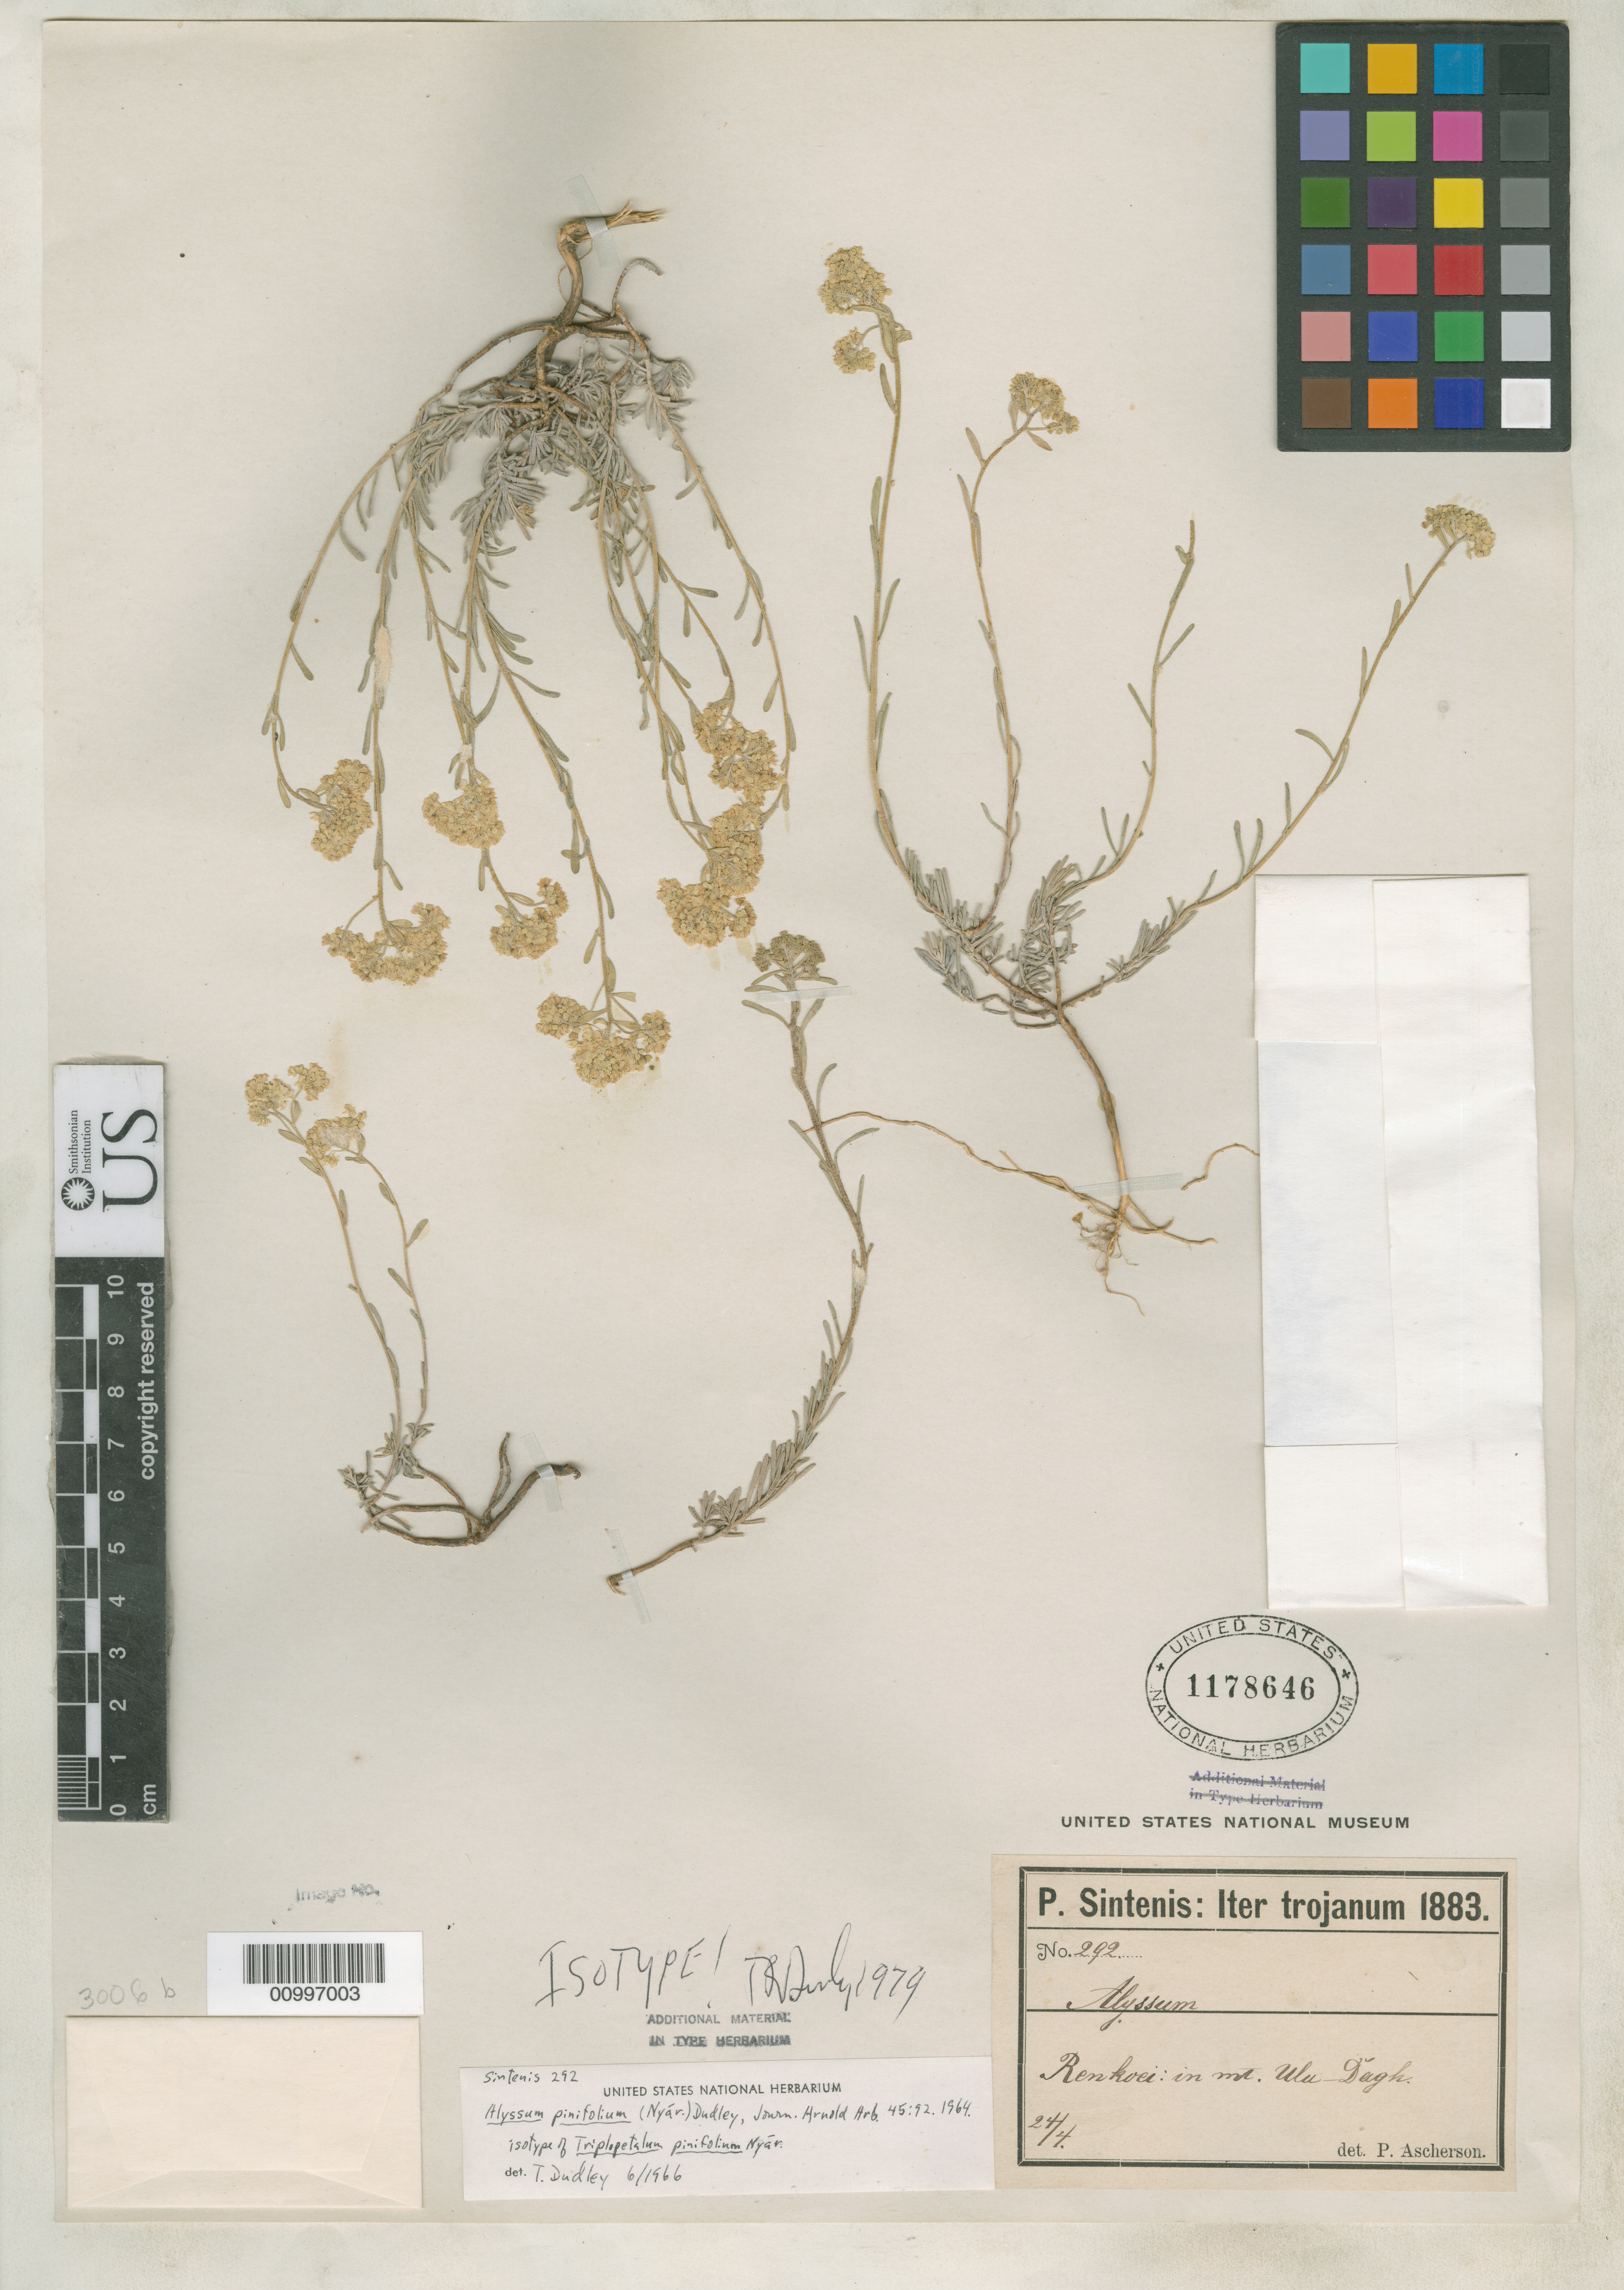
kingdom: Plantae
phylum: Tracheophyta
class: Magnoliopsida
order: Brassicales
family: Brassicaceae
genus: Triplopetalum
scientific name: Triplopetalum pinifolium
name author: Nyar.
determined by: Dudley, T. R.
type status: Isotype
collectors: P. Sintenis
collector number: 292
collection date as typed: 24 Apr 1883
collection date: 1883-04-24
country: Turkey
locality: Renkoei: in mt. Ulu-Dagh.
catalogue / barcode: US 1178646